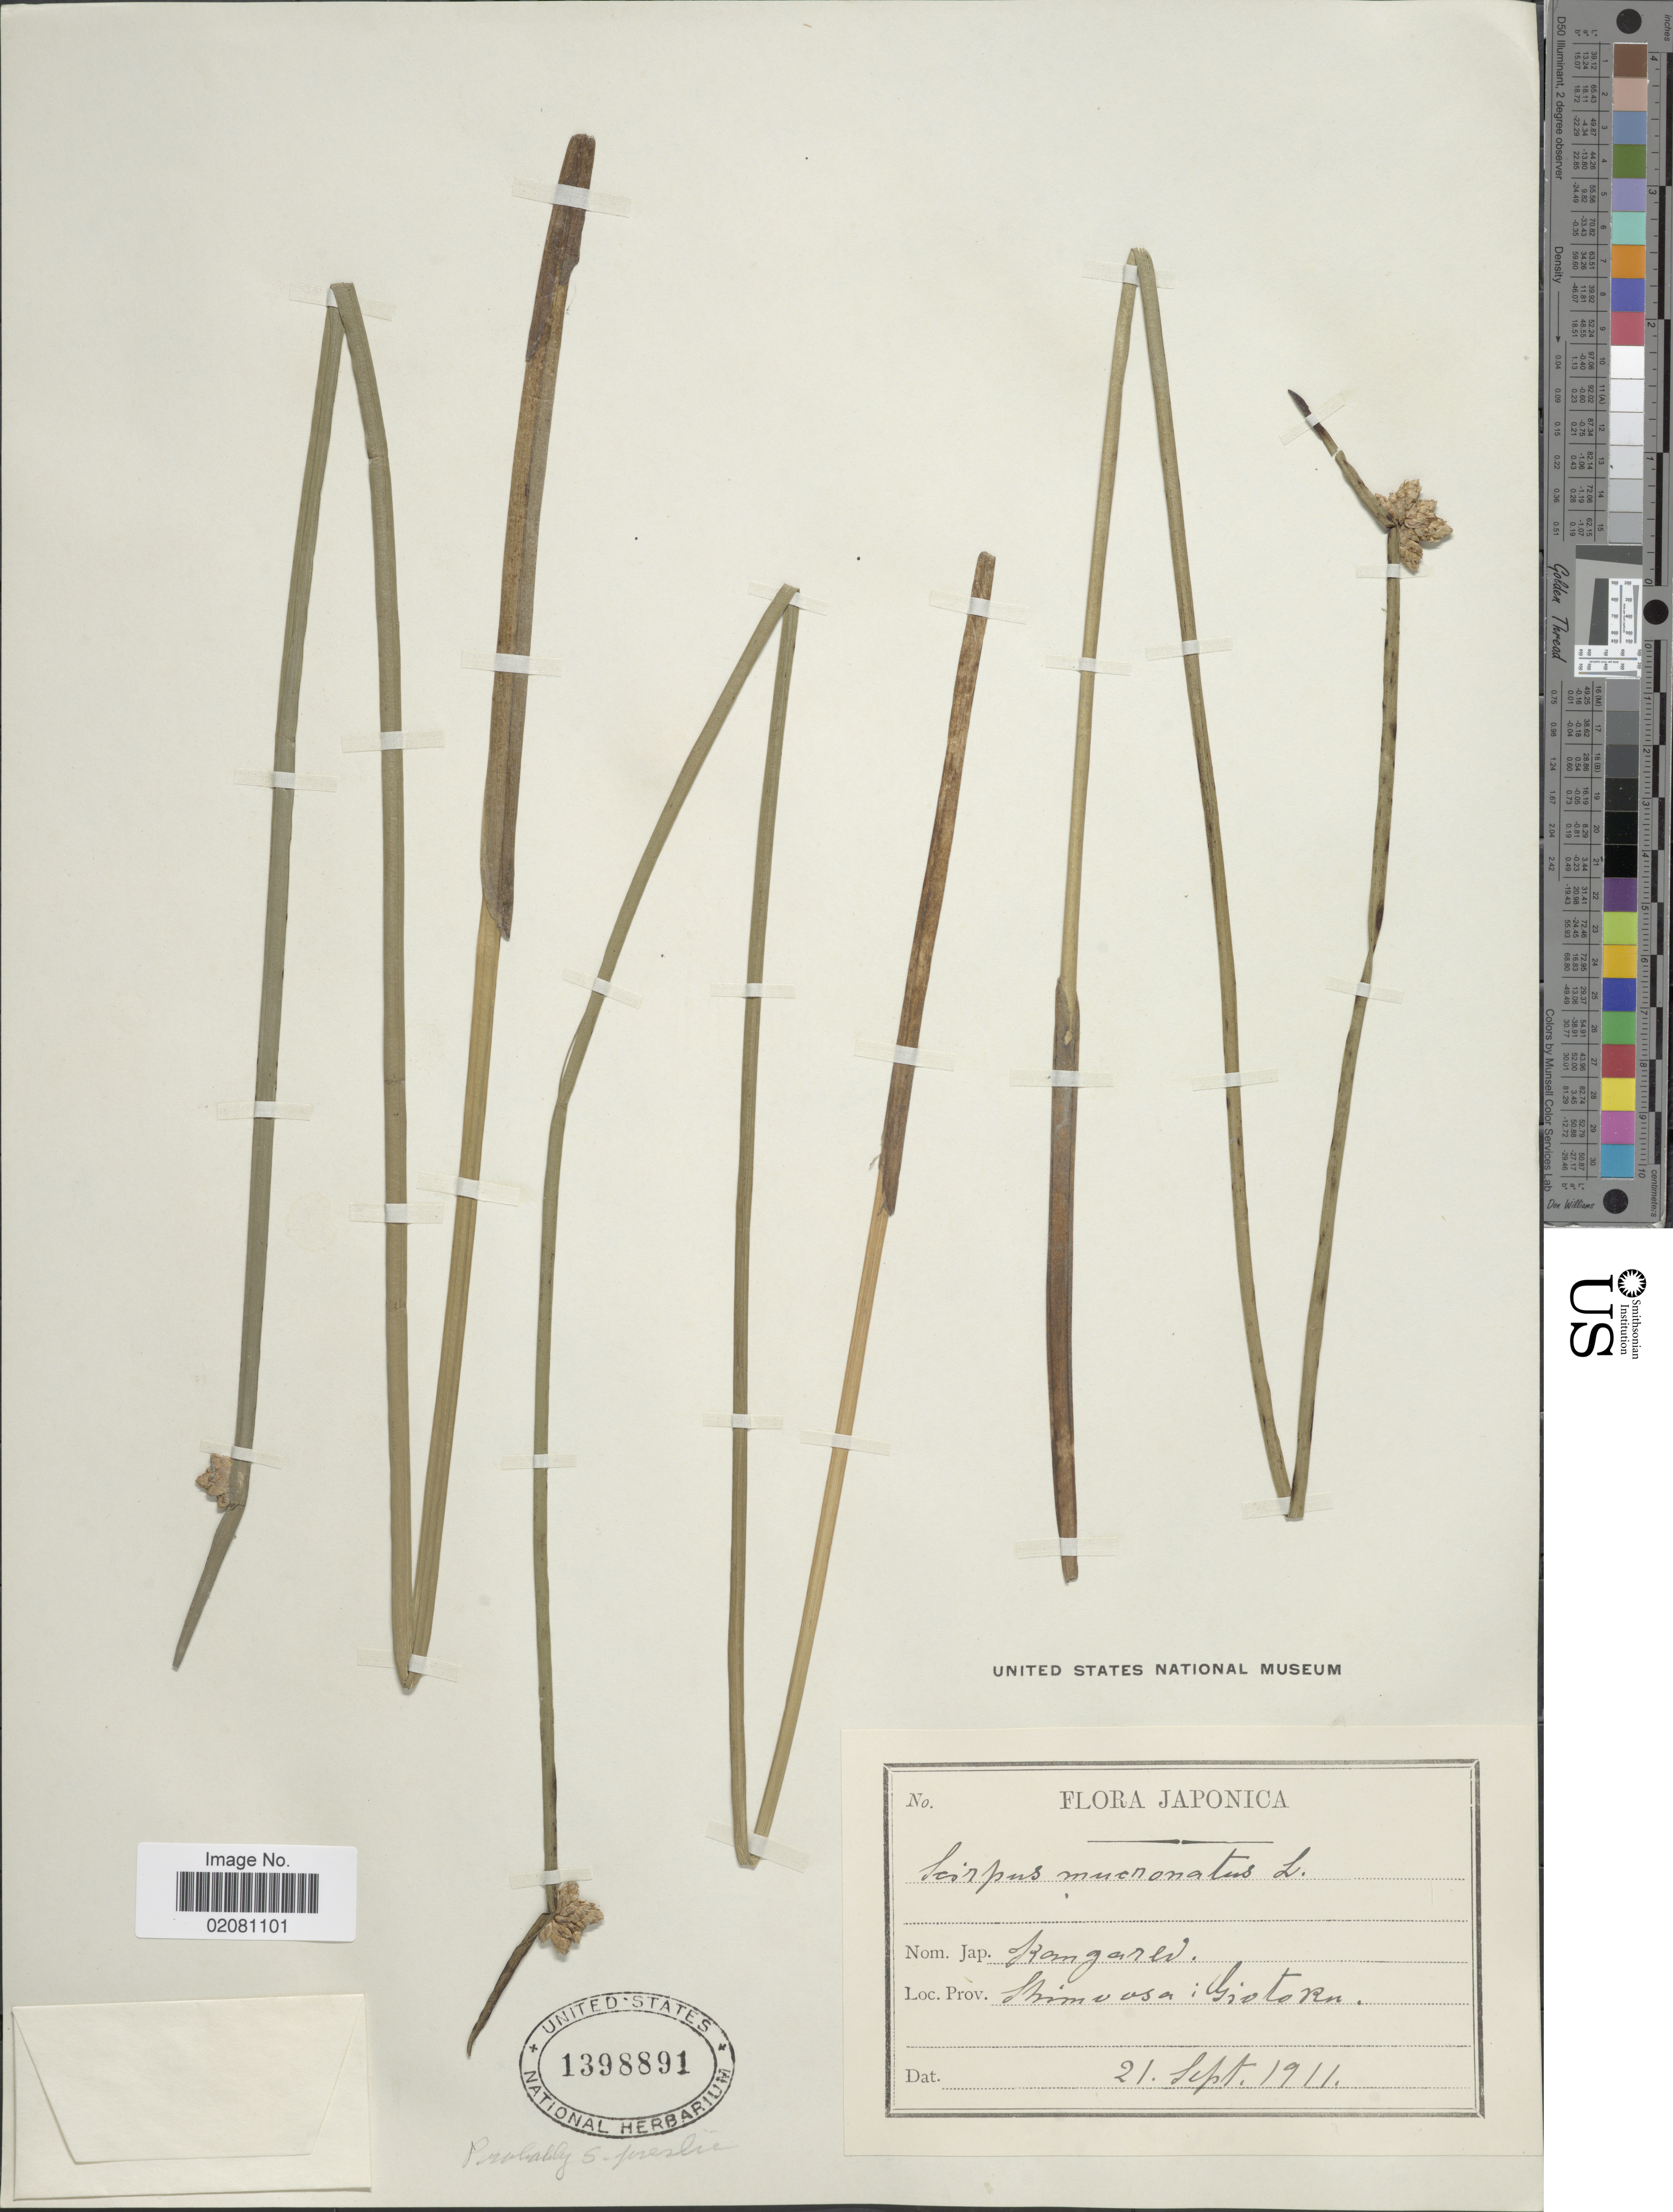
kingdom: Plantae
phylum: Tracheophyta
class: Liliopsida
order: Poales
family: Cyperaceae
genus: Schoenoplectus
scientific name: Schoenoplectus mucronatus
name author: (L.) Palla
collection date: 1911-09-21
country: Japan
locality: Shimoosa; Giotoku.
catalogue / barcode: US 1398891